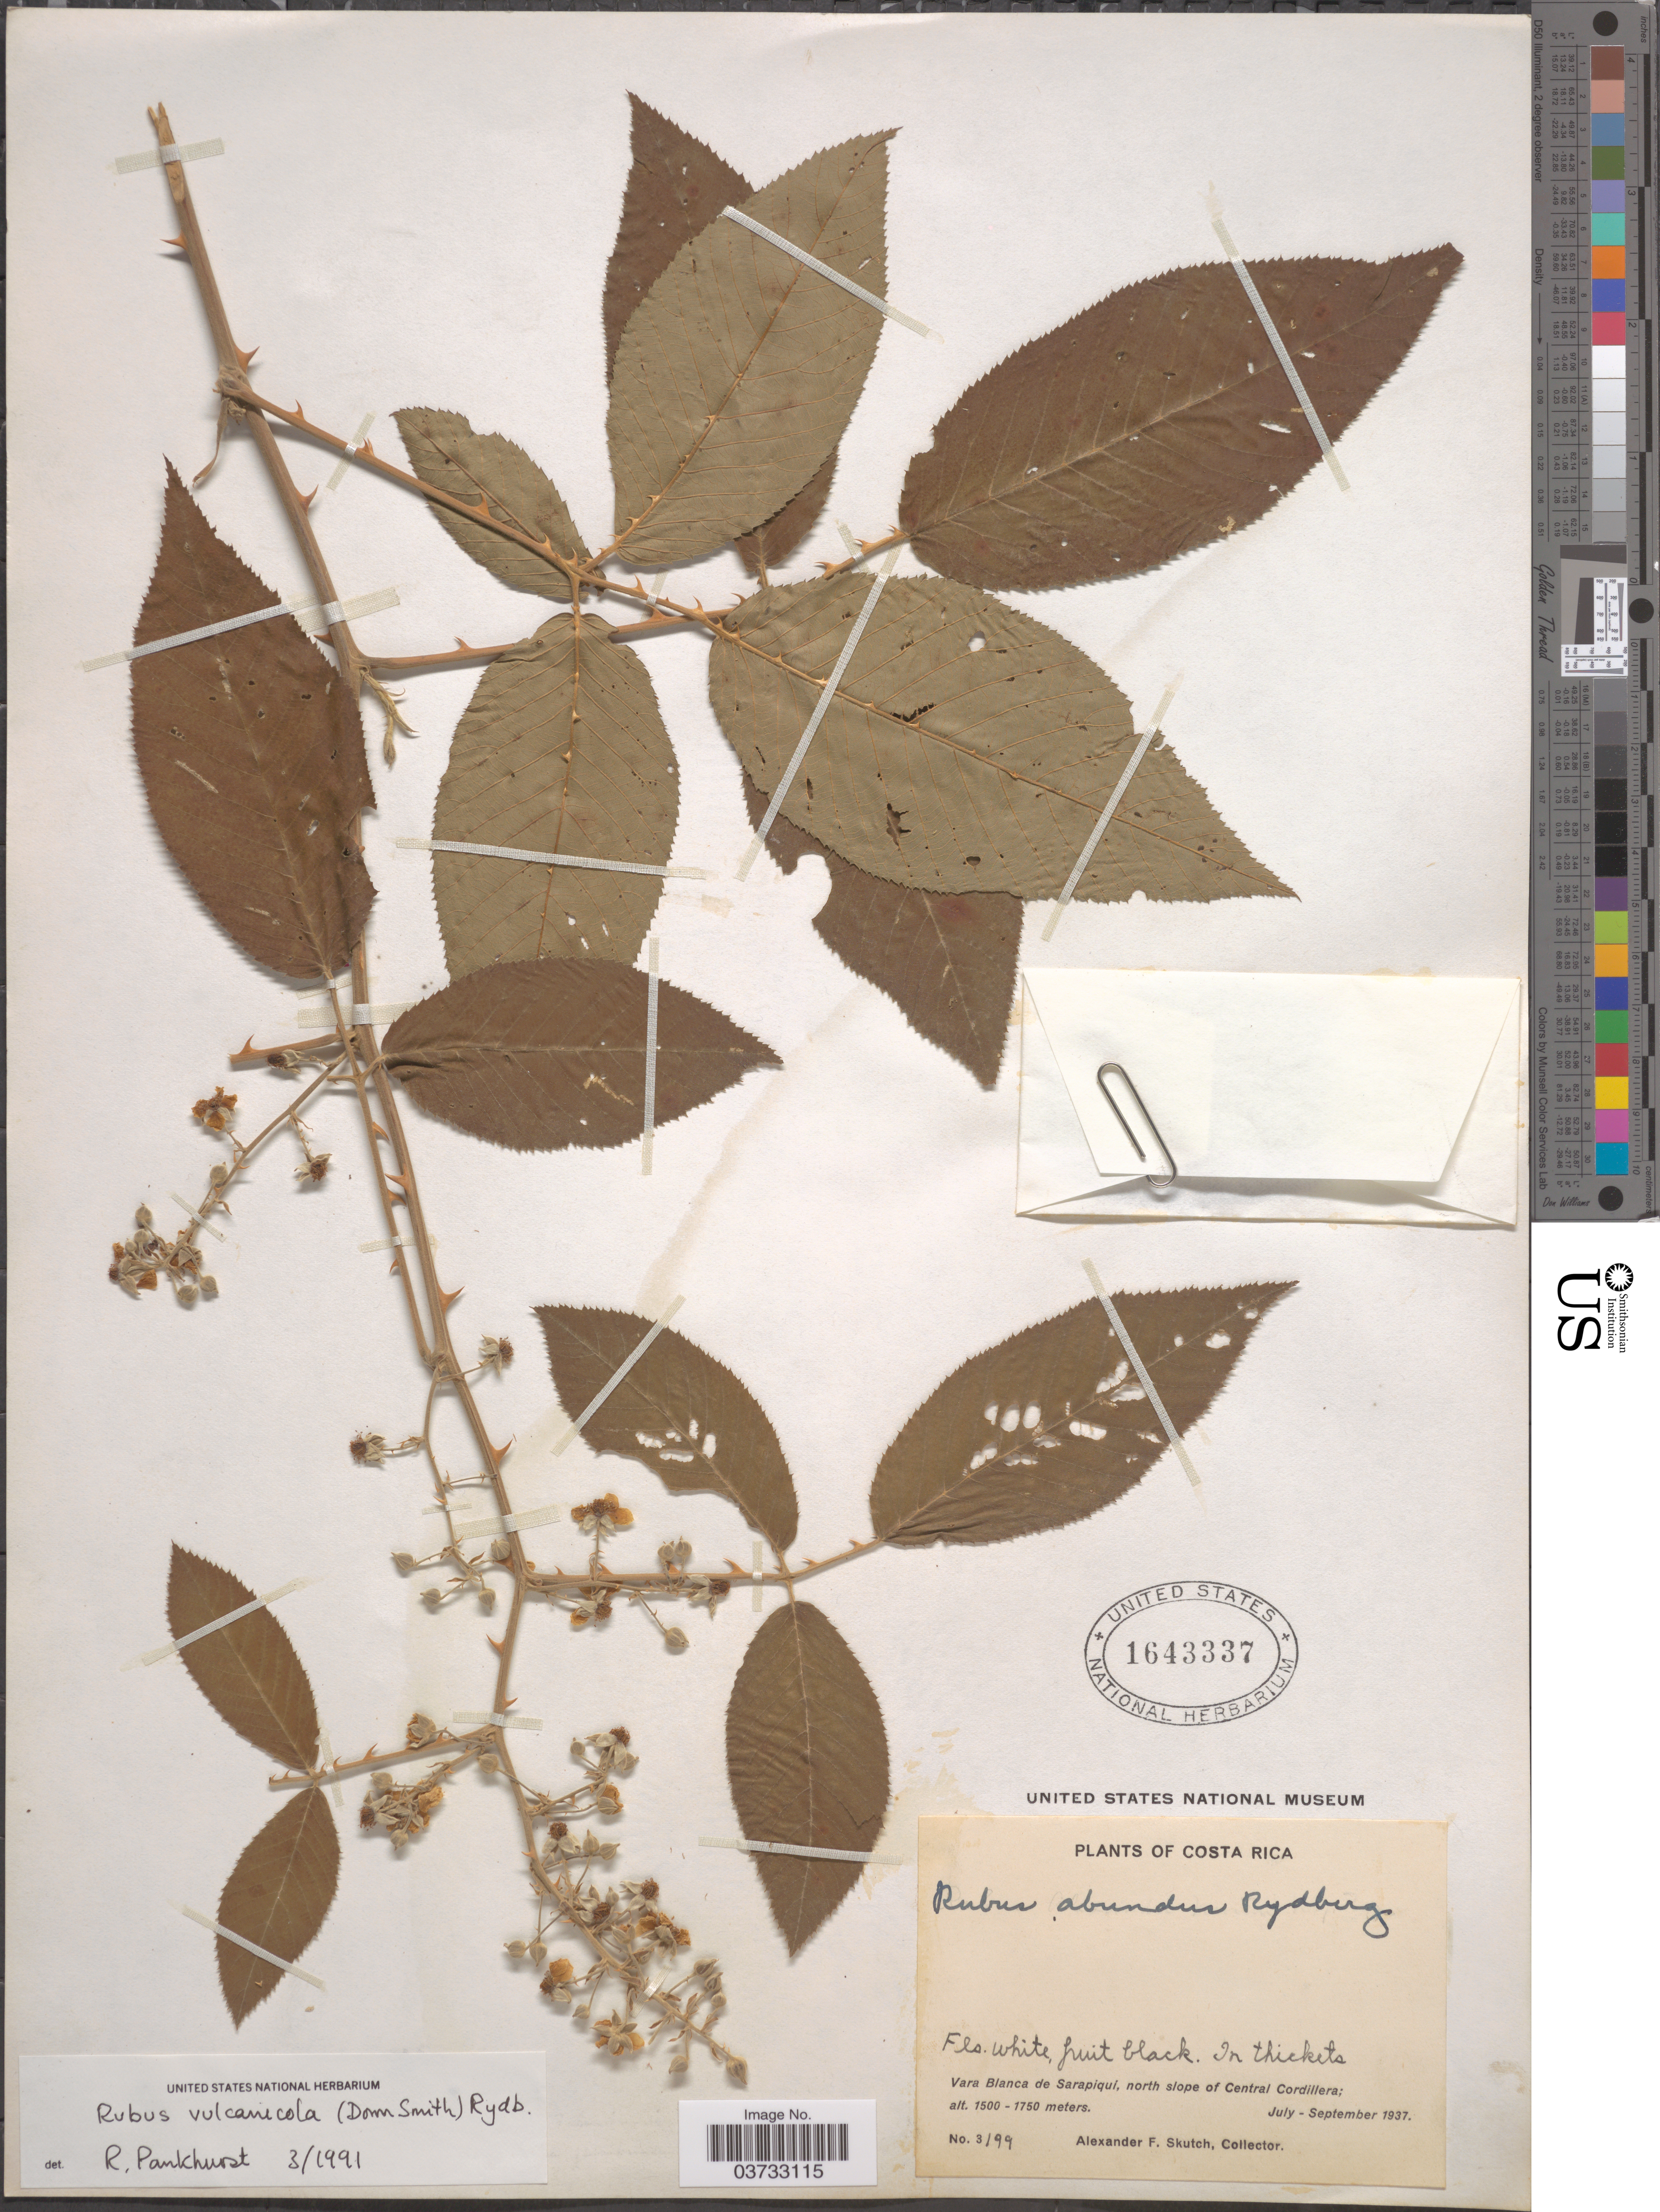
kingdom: Plantae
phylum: Tracheophyta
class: Magnoliopsida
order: Rosales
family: Rosaceae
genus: Rubus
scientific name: Rubus vulcanicola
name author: (Donn. Sm.) Rydb.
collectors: A. F. Skutch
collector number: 3199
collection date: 1937-07/1937-09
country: Costa Rica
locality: Vara Blanca de Sarapiqui, north slope of Central Cordillera.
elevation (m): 1500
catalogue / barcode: US 1643337